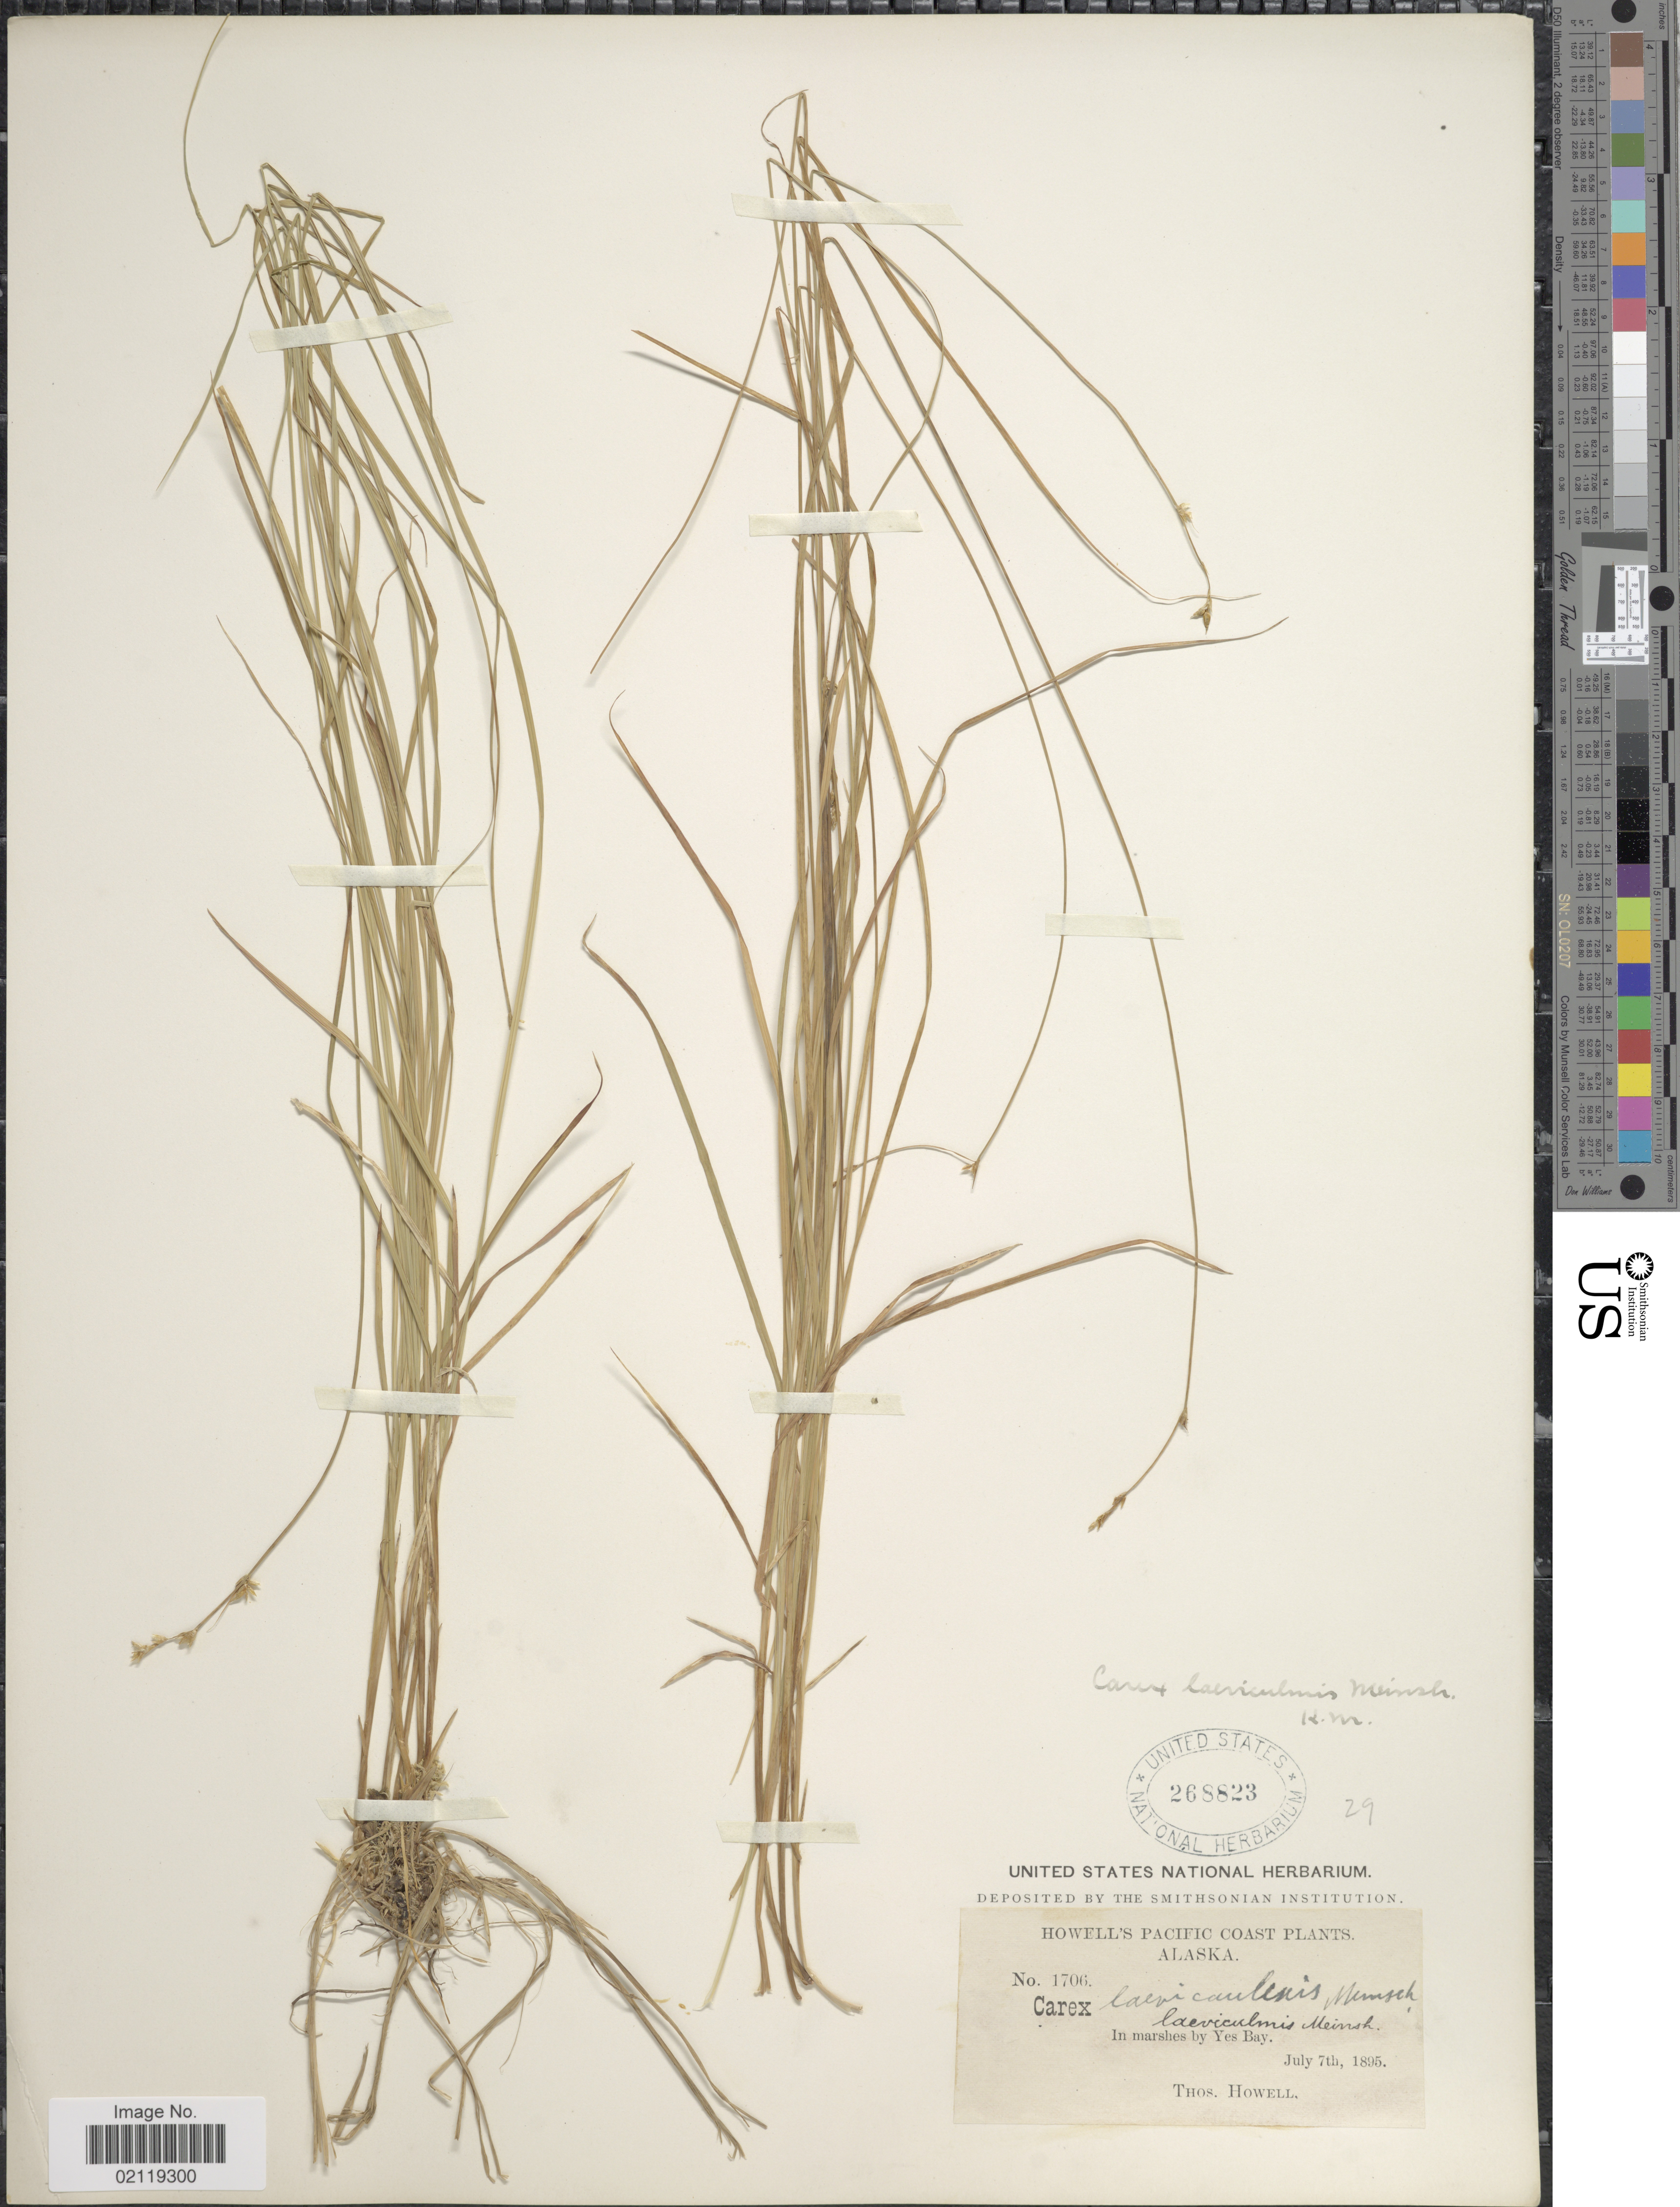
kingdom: Plantae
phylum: Tracheophyta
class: Liliopsida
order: Poales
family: Cyperaceae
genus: Carex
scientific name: Carex laeviculmis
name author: Meinsh.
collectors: T. Howell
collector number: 1706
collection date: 1895-07-07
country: United States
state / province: Alaska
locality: Pacific Coast. In marshes by Yes Bay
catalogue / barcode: US 268823